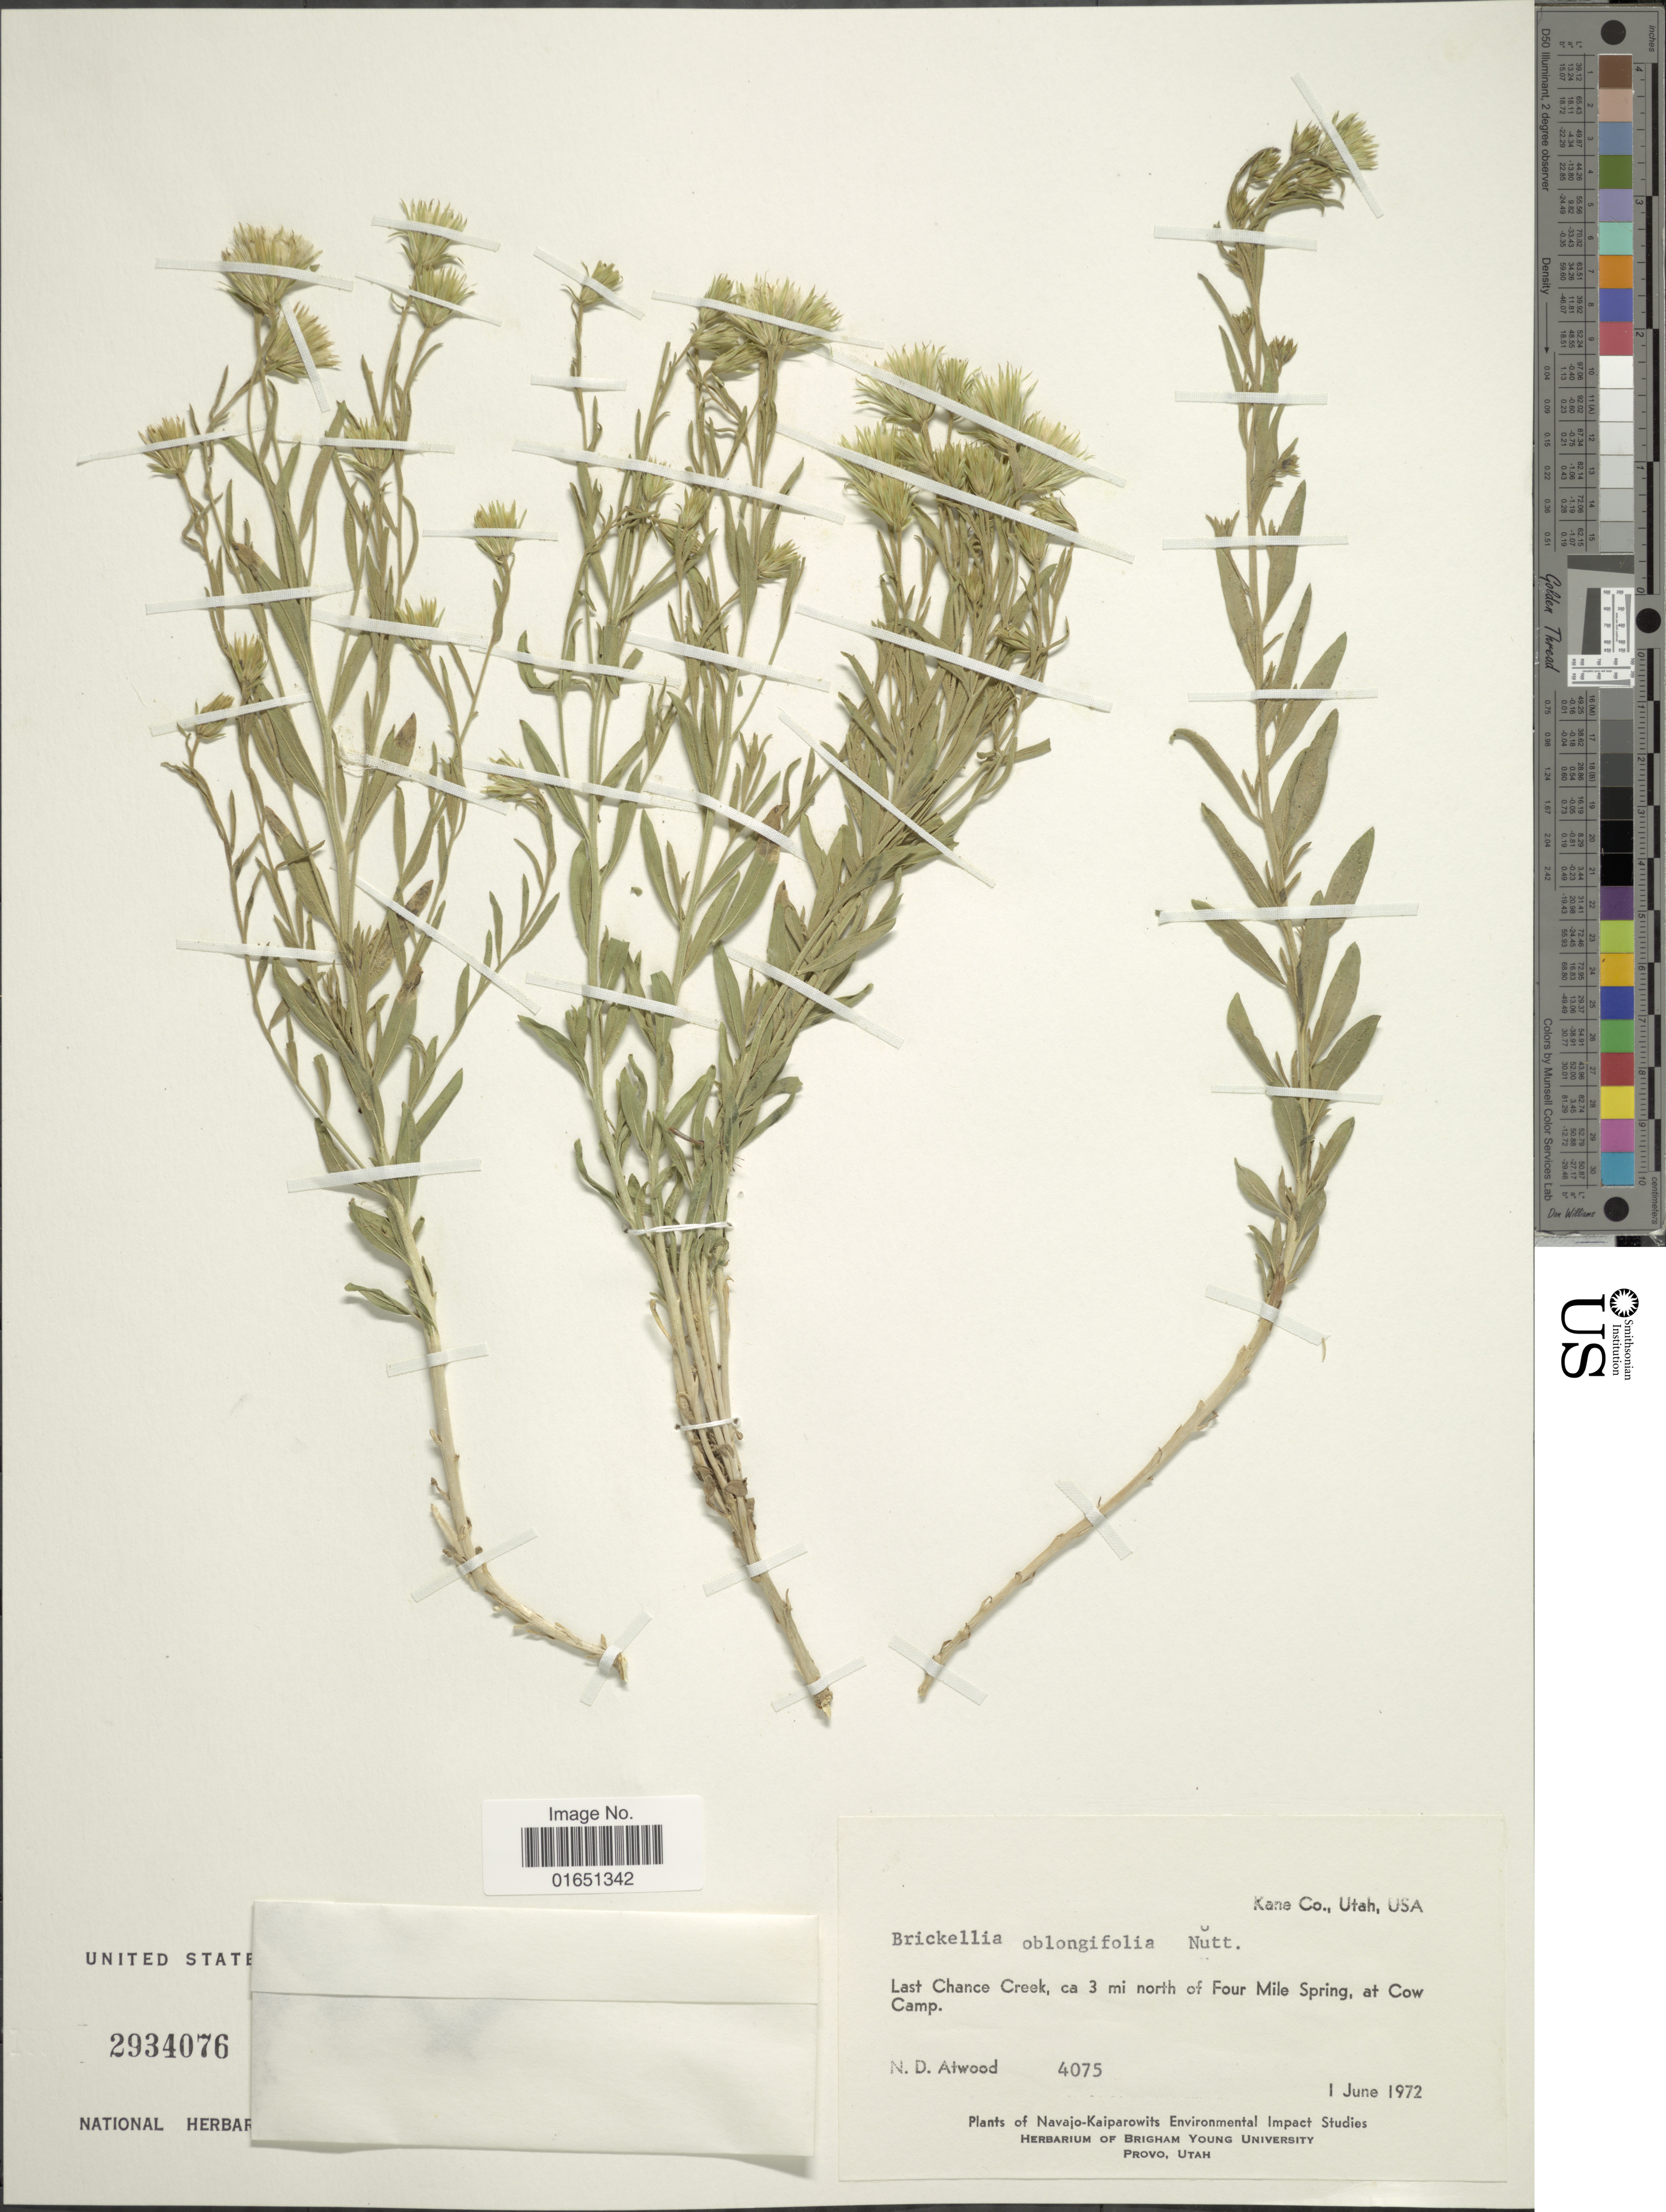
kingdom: Plantae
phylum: Tracheophyta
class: Magnoliopsida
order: Asterales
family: Asteraceae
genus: Brickellia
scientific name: Brickellia oblongifolia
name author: Nutt.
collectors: N. Atwood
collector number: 4075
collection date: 1972-06-01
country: United States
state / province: Utah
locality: Kane Co., Las Chance Creek, ca 3 mi north of Four Mile Spring, at Cow Camp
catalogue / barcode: US 2934076